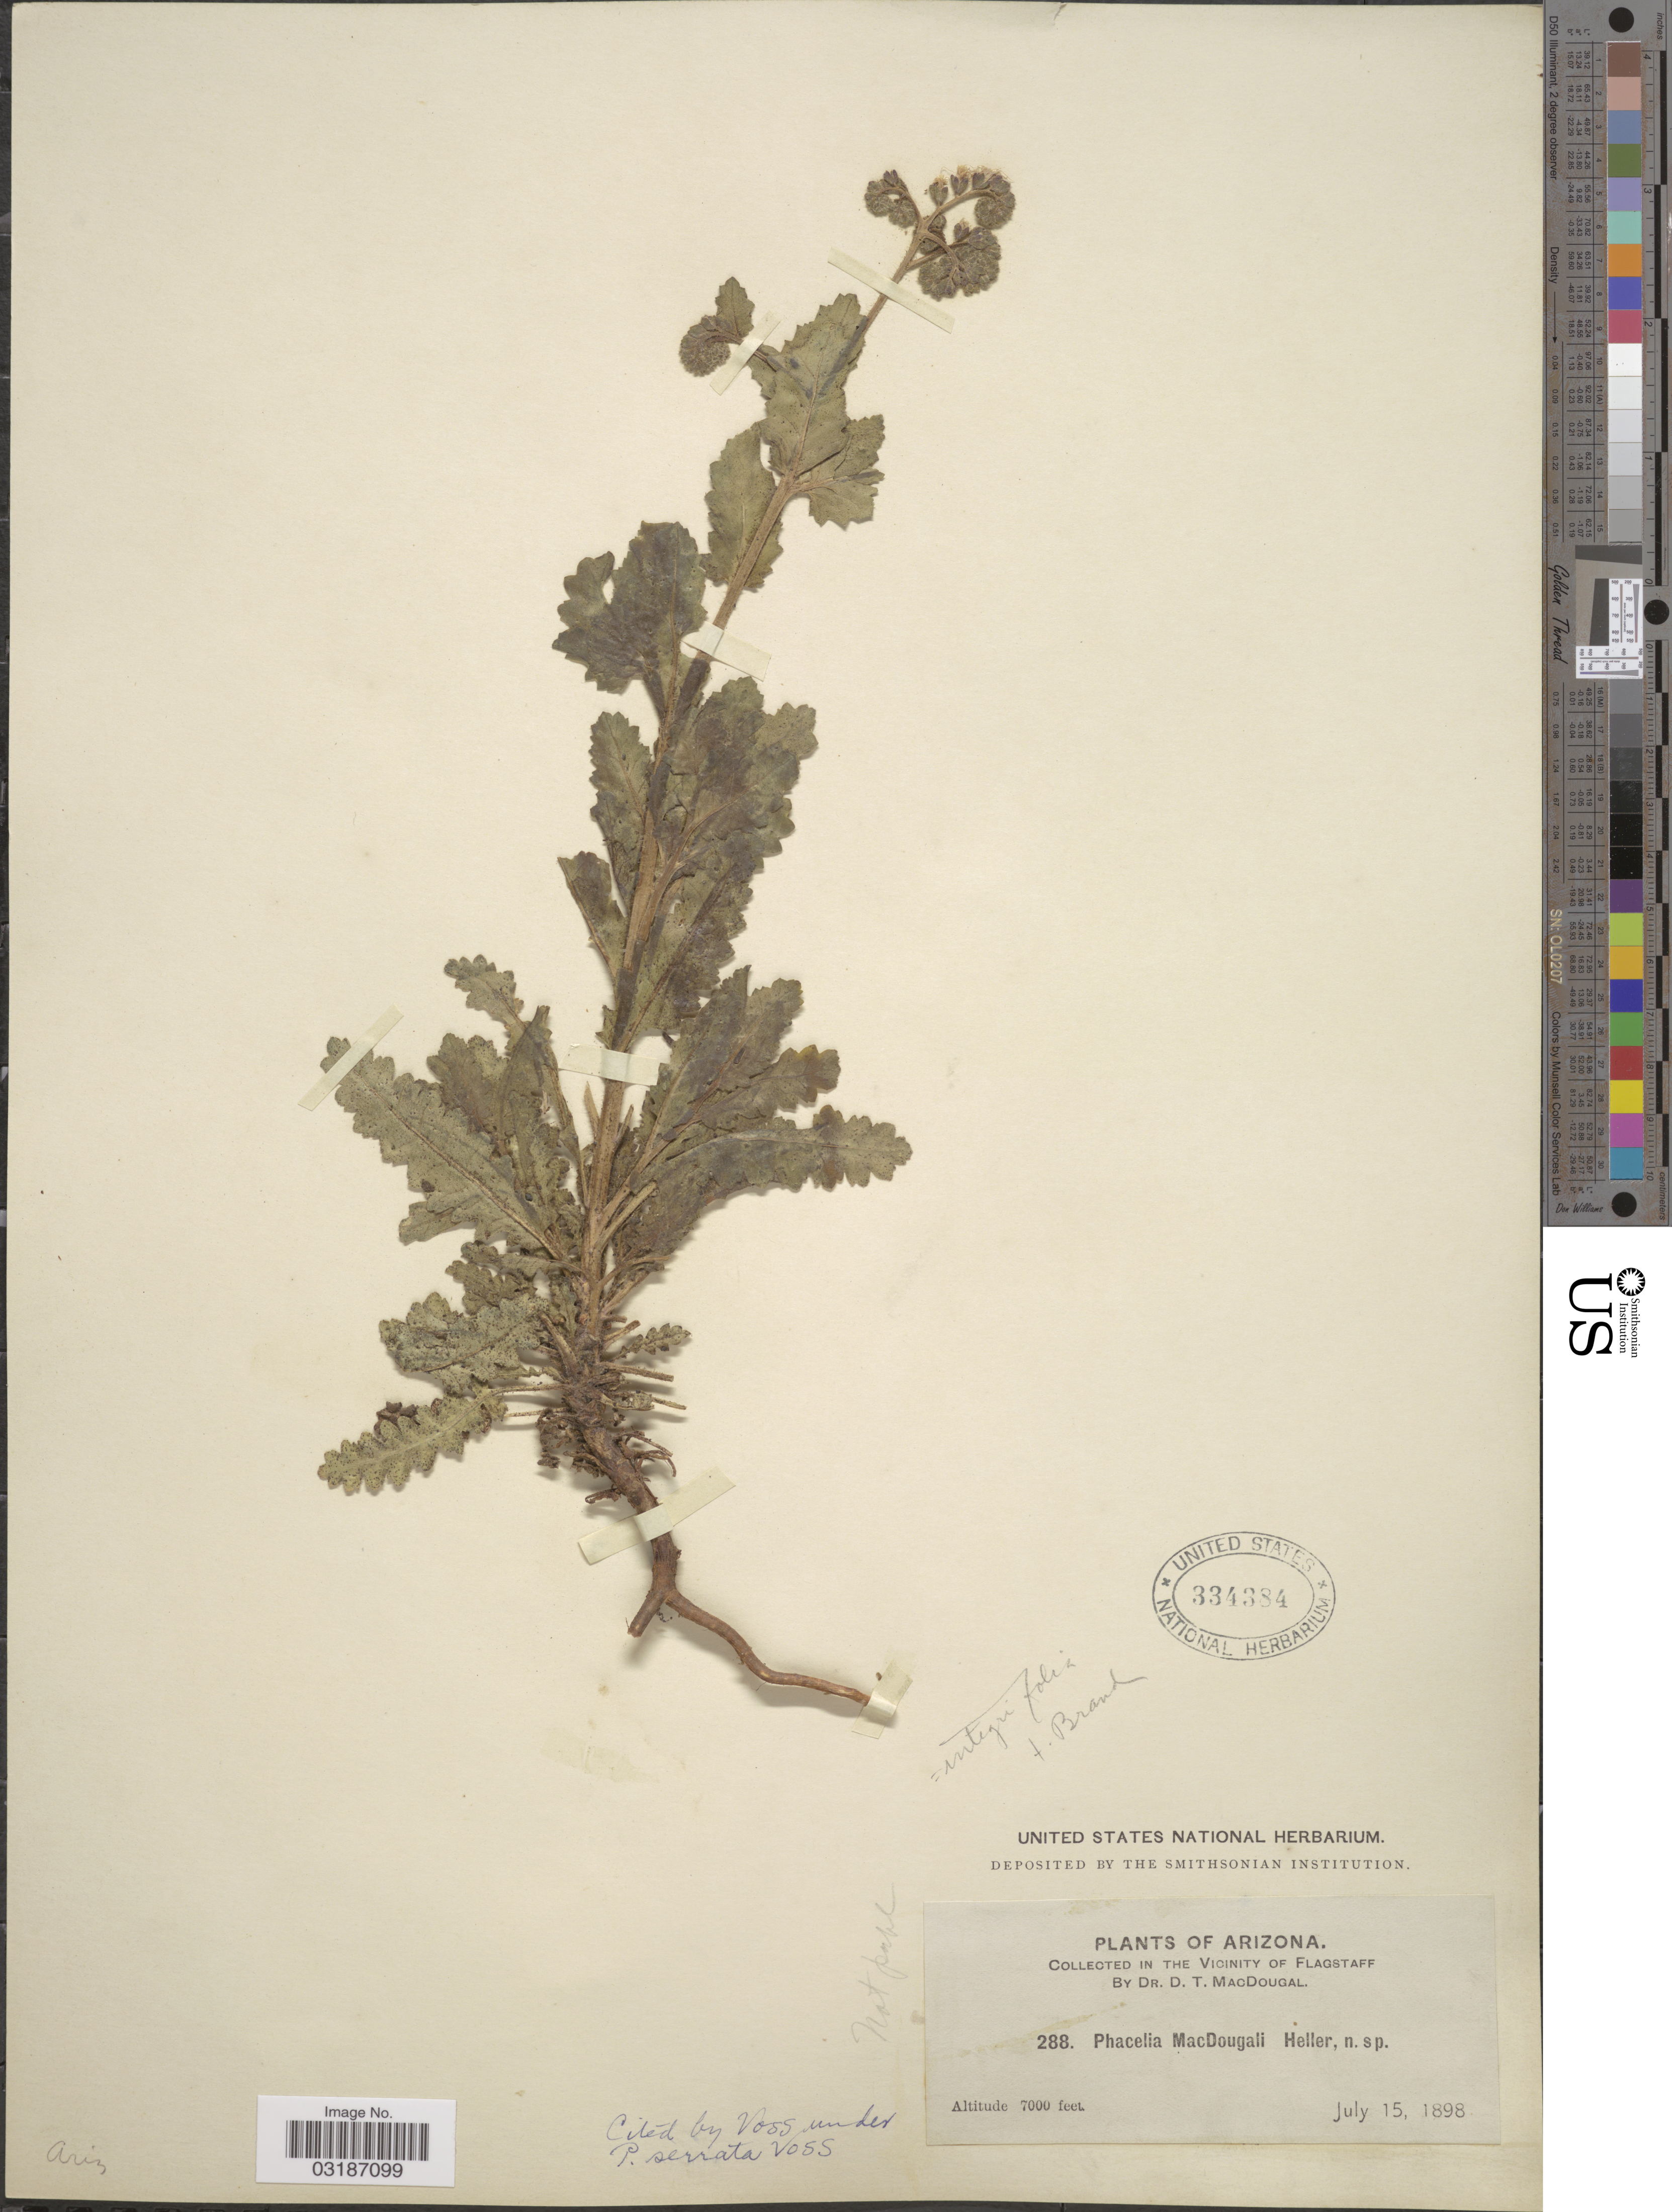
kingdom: Plantae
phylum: Tracheophyta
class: Magnoliopsida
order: Boraginales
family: Hydrophyllaceae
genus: Phacelia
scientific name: Phacelia integrifolia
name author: Torr.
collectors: D. T. MacDougal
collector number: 288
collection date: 1898-07-15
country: United States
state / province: Arizona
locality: In the Vicinity of Flagstaff.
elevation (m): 2134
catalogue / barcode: US 334384